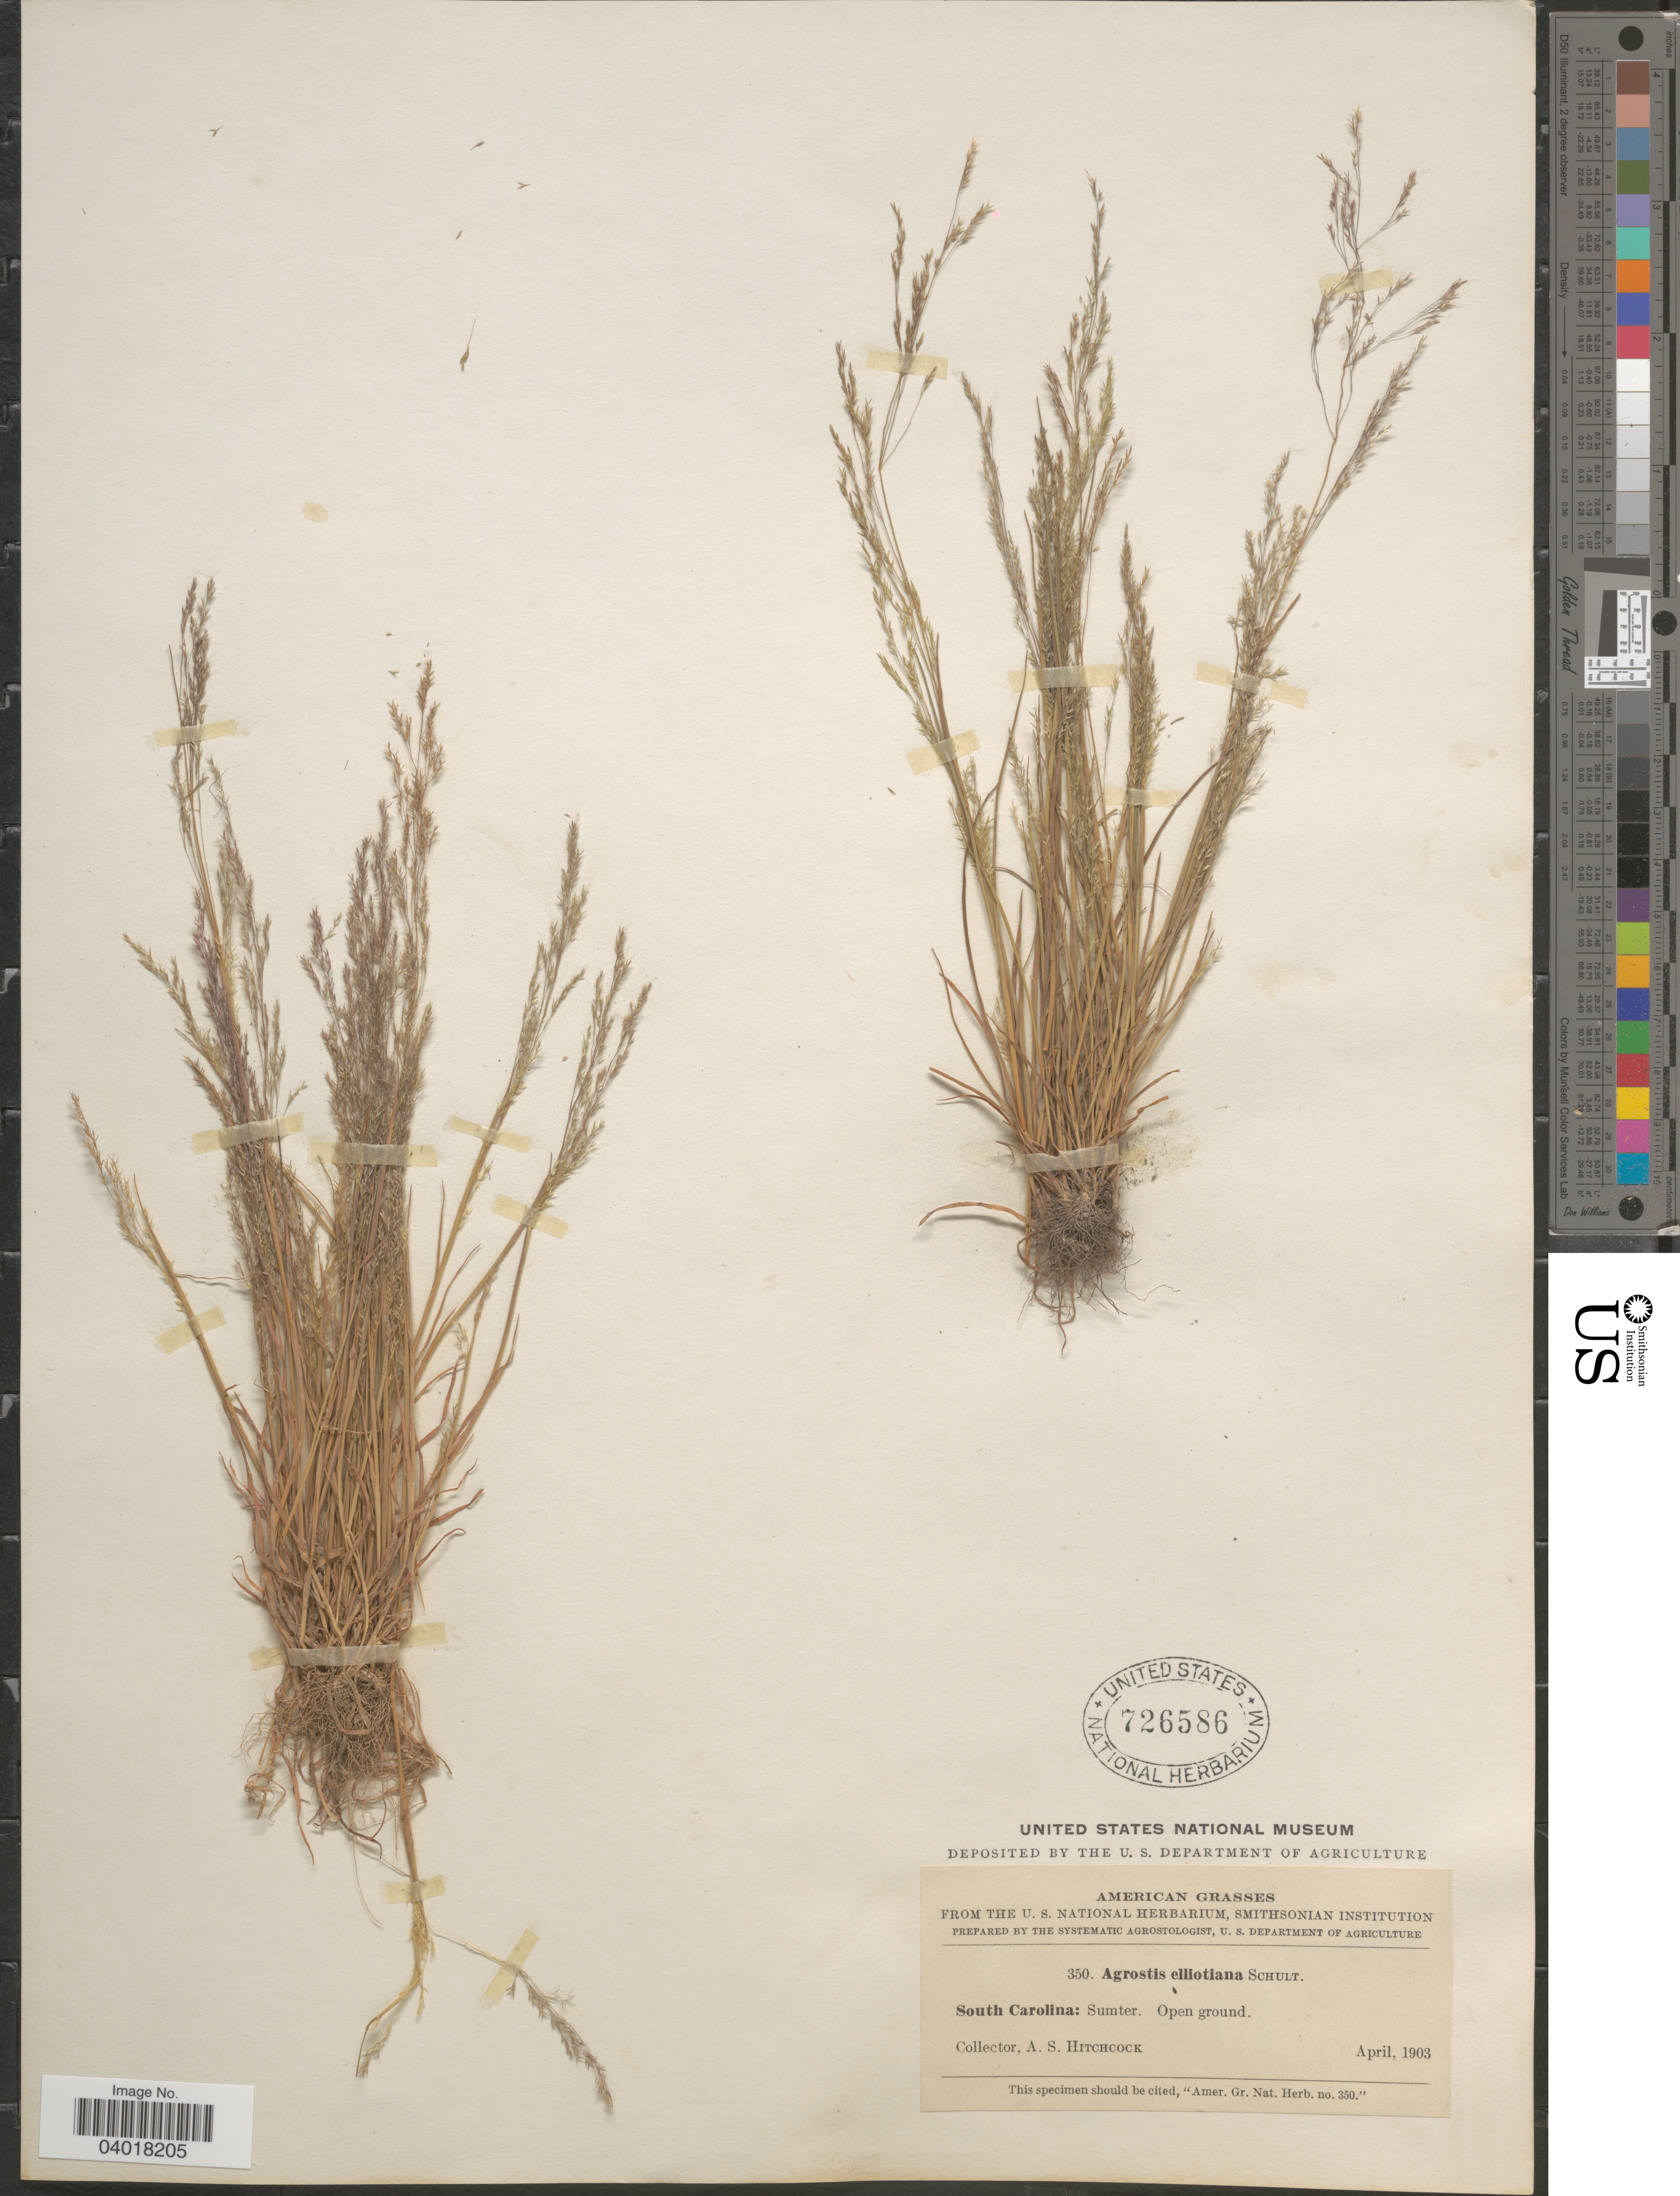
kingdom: Plantae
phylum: Tracheophyta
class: Liliopsida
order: Poales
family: Poaceae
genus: Agrostis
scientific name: Agrostis elliottiana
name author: Schult.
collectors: A. S. Hitchcock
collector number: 350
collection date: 1903-04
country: United States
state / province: South Carolina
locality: Sumter.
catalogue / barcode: US 726586